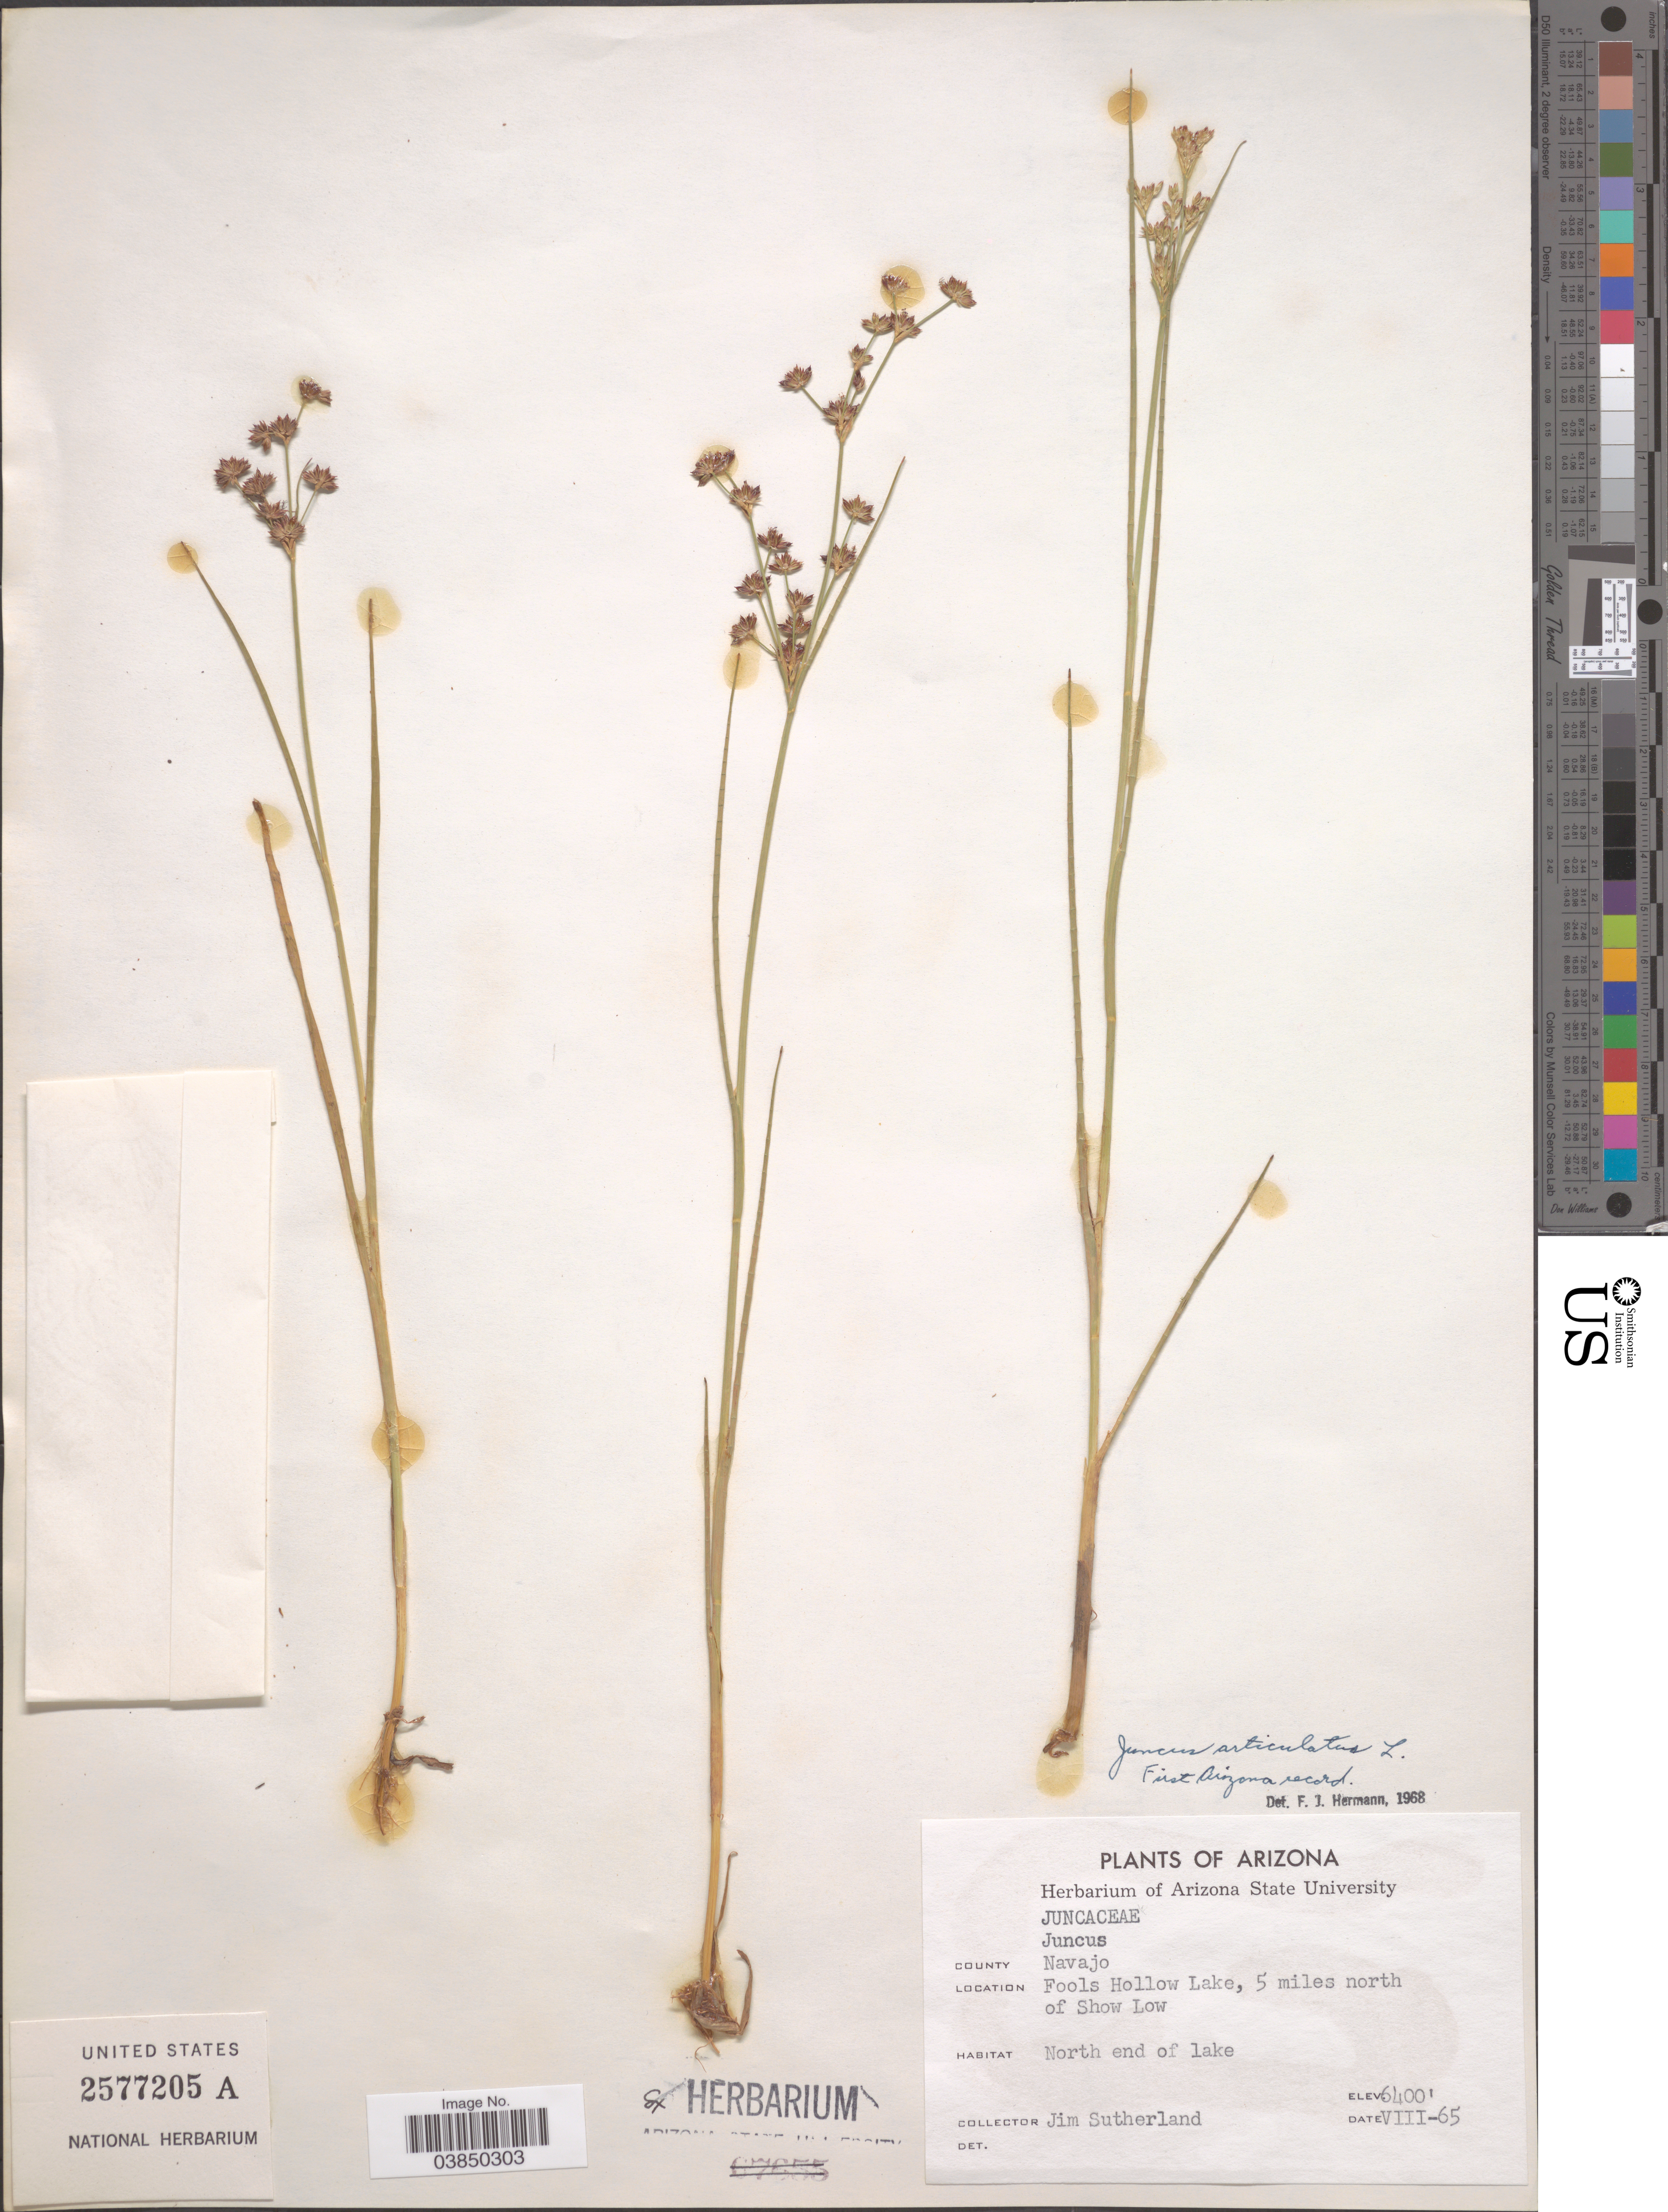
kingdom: Plantae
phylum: Tracheophyta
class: Liliopsida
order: Poales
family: Juncaceae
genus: Juncus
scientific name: Juncus articulatus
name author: L.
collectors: J. Sutherland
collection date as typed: Transcribed d/m/y: /8/65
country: United States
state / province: Arizona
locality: County Navajo. Fools Hollow Lake, 5 miles north of Show Low. North end of lake.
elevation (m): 1951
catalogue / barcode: US 2577205A